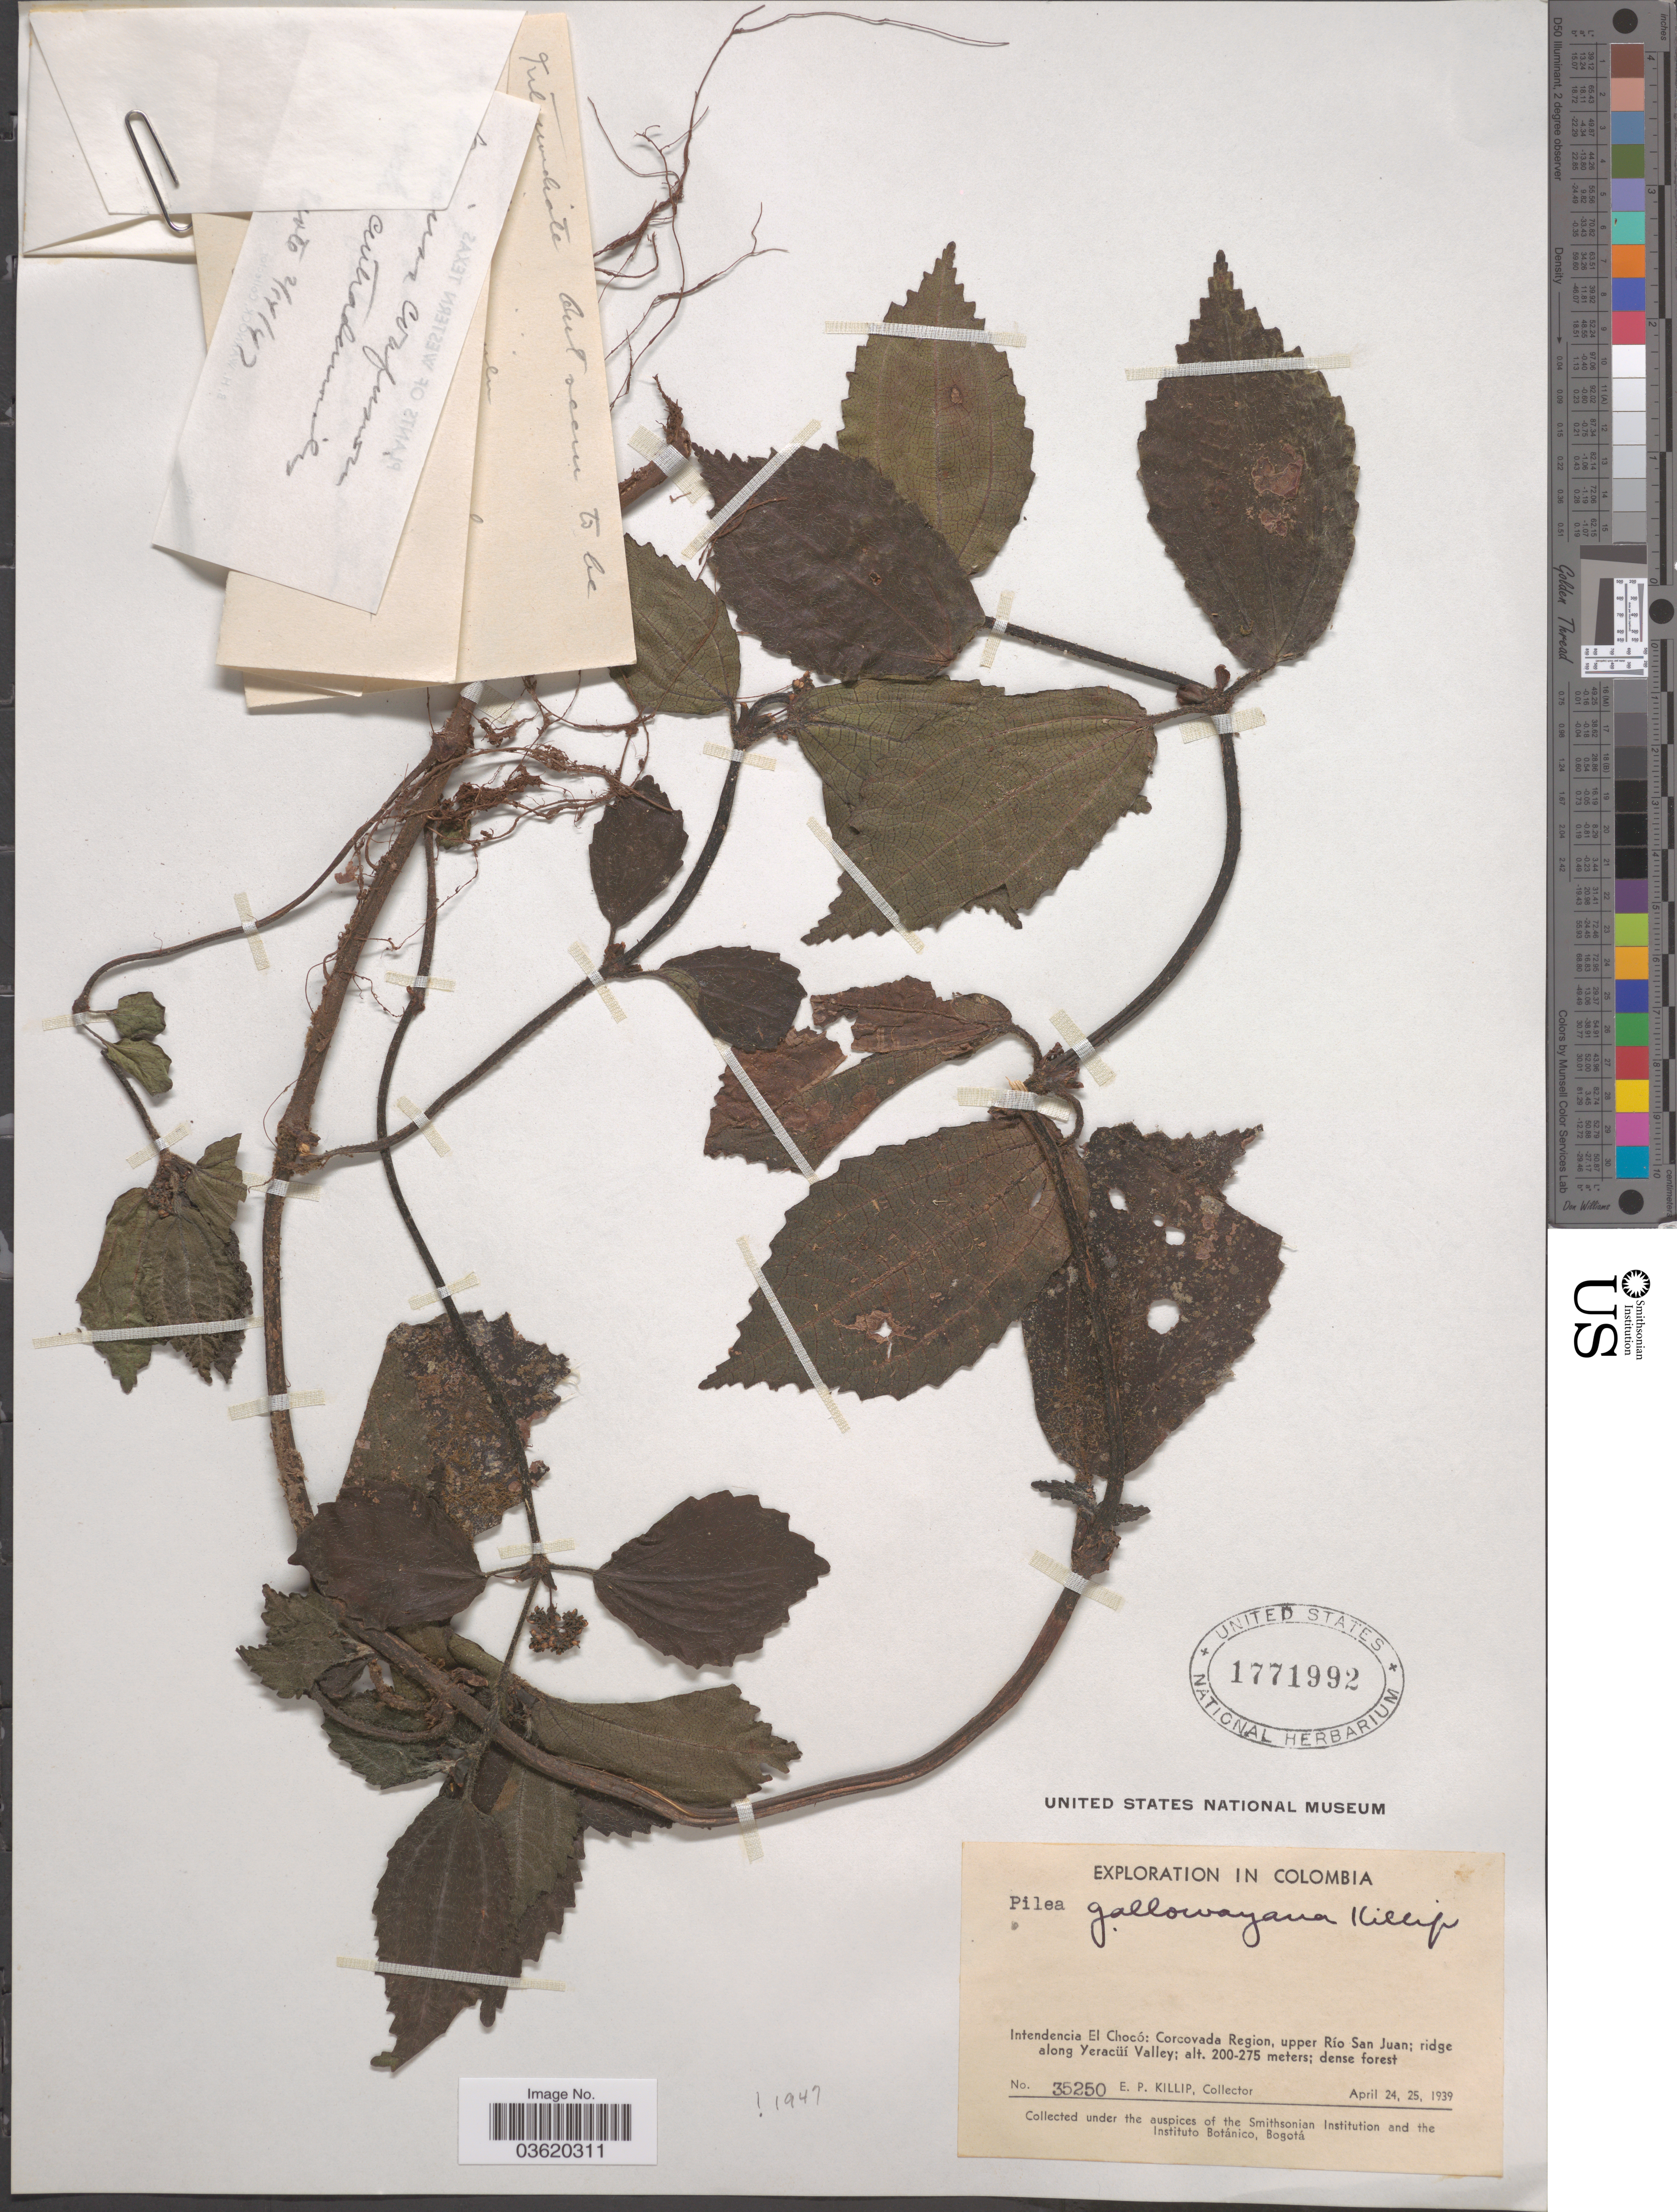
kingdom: Plantae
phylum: Tracheophyta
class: Magnoliopsida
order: Rosales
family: Urticaceae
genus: Pilea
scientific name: Pilea gallowayana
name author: Killip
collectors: E. P. Killip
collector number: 35250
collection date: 1939-04-24/1939-04-25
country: Colombia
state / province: Chocó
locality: Intendencia El Chocó: Corcovada Region, upper Río San Juan; ridge along Yeracüí Valley.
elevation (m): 200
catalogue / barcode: US 1771992